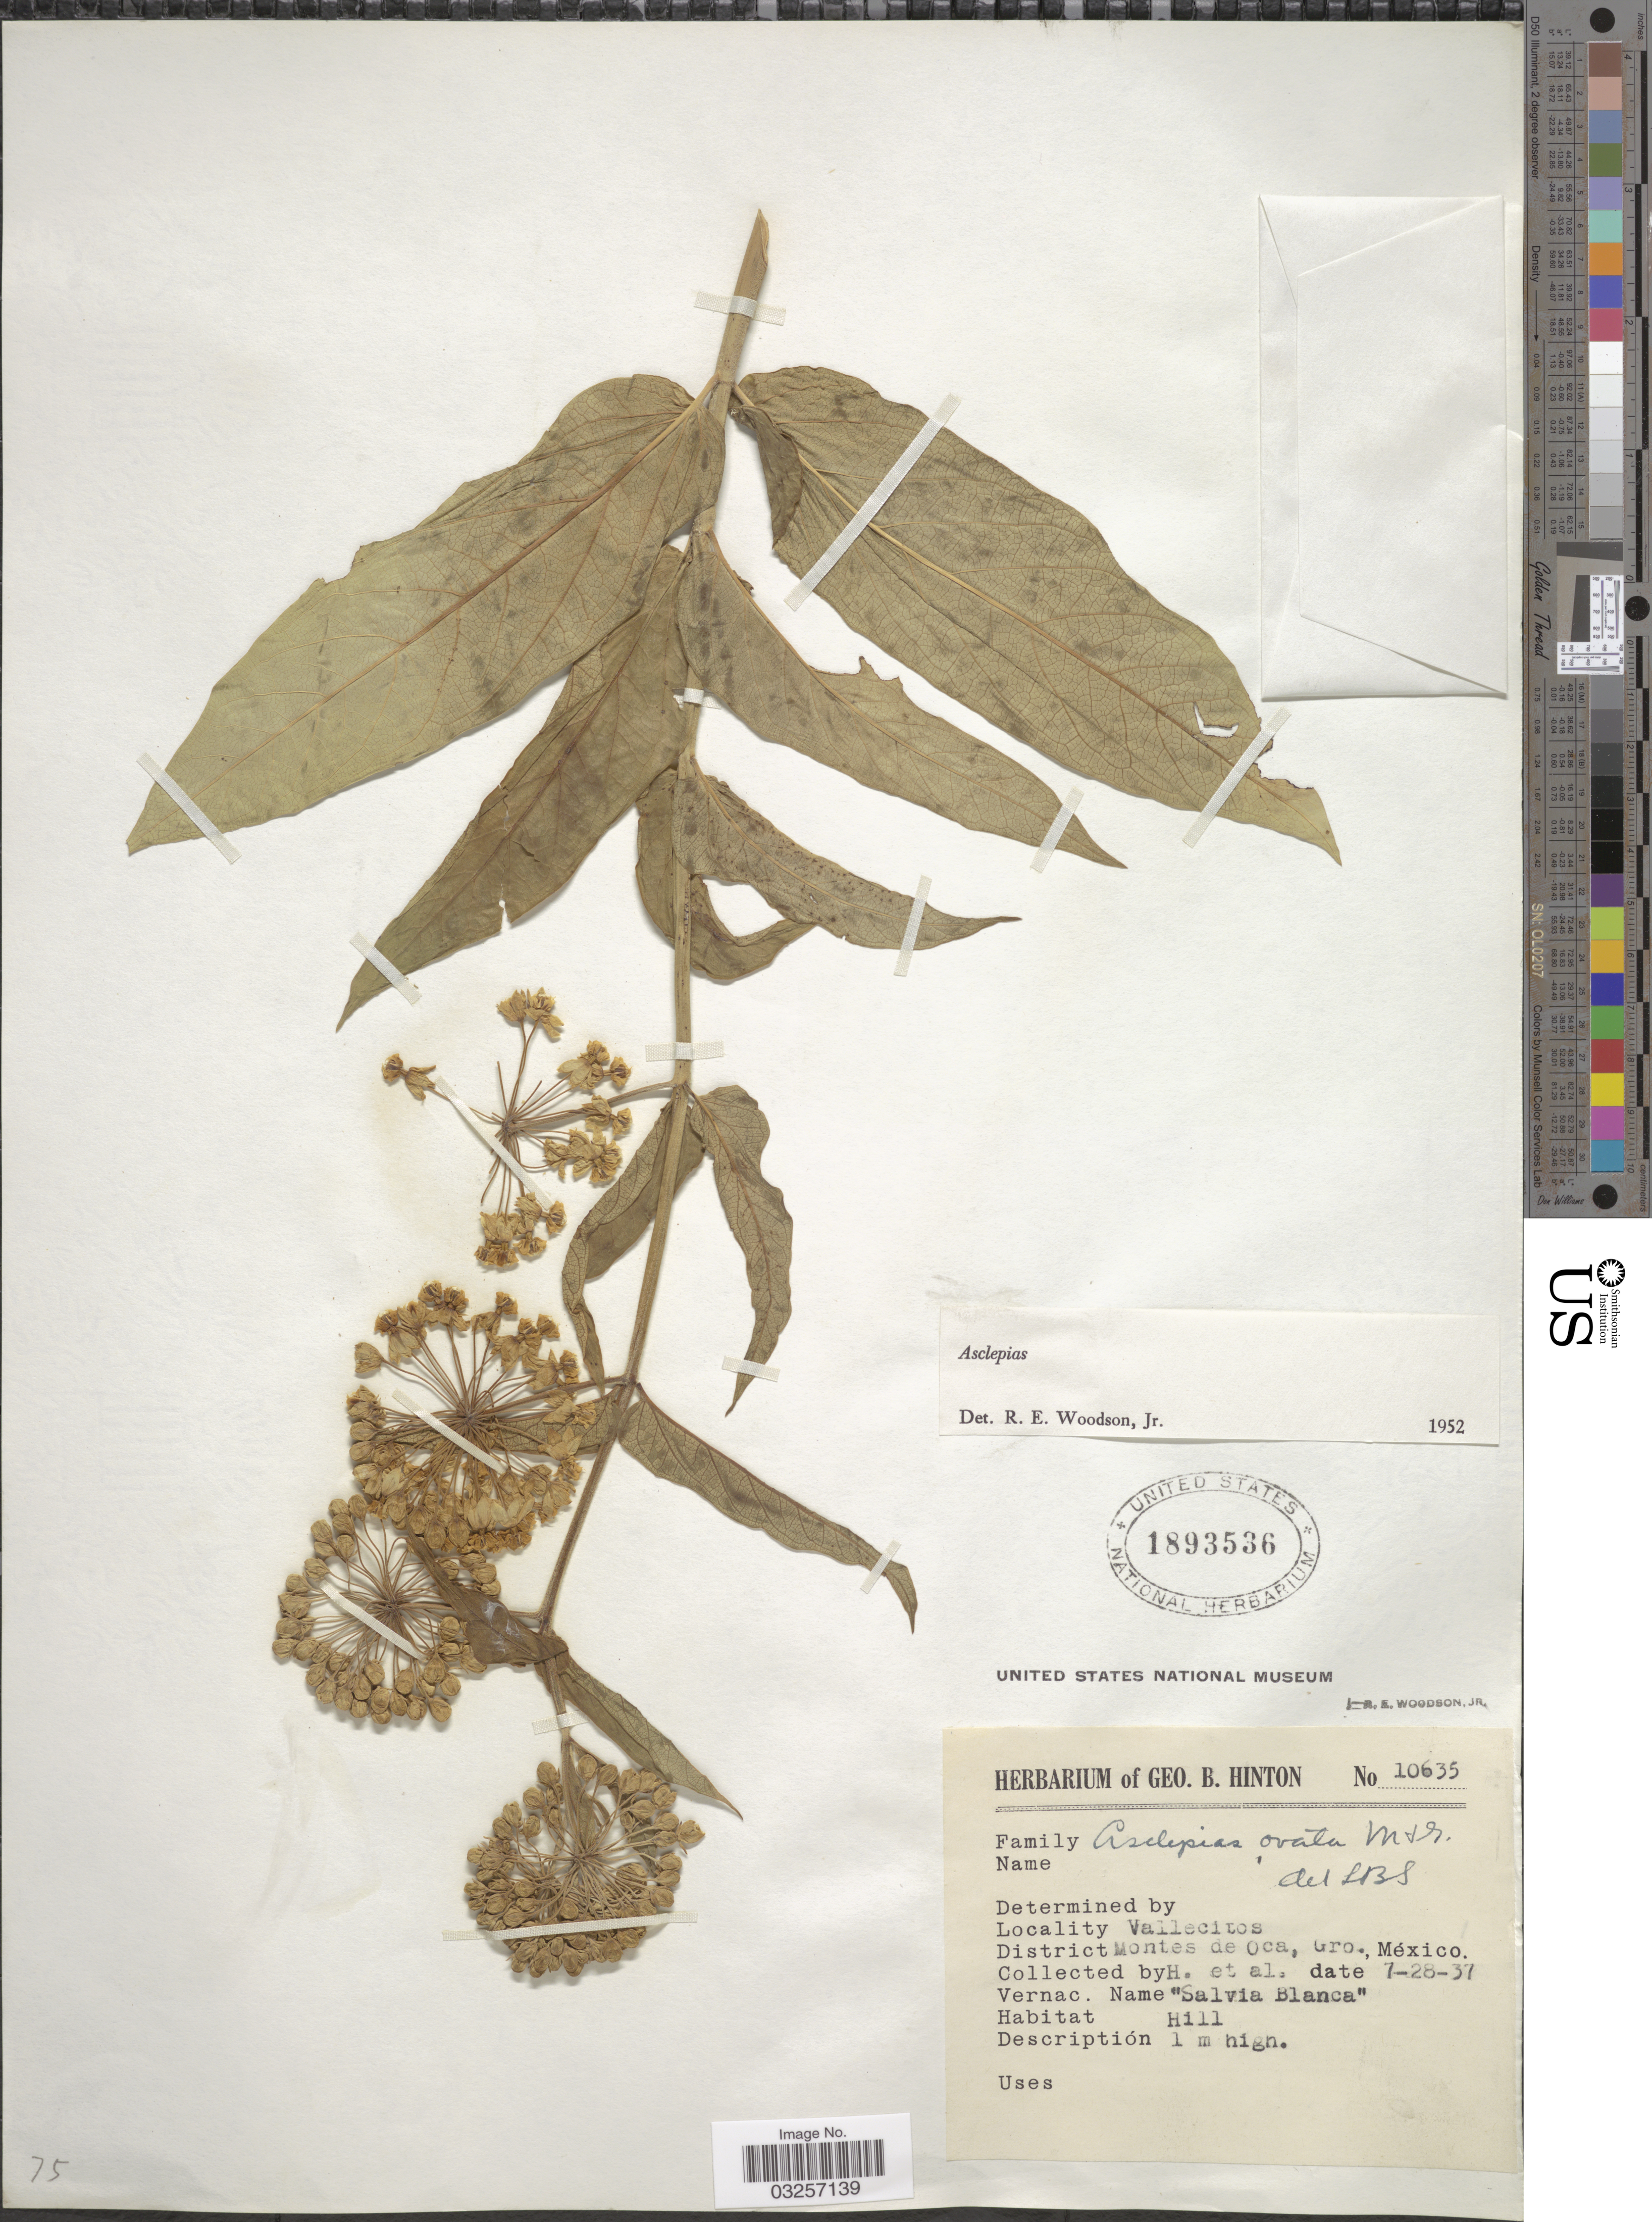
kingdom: Plantae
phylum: Tracheophyta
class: Magnoliopsida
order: Gentianales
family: Apocynaceae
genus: Asclepias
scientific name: Asclepias ovata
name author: M. Martens & Galeotti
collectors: G. B. Hinton & et al.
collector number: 10635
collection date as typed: Transcribed d/m/y: 28/7/37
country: Mexico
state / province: Guerrero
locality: Vallecitos. District Montes de Oca.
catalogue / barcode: US 1893536